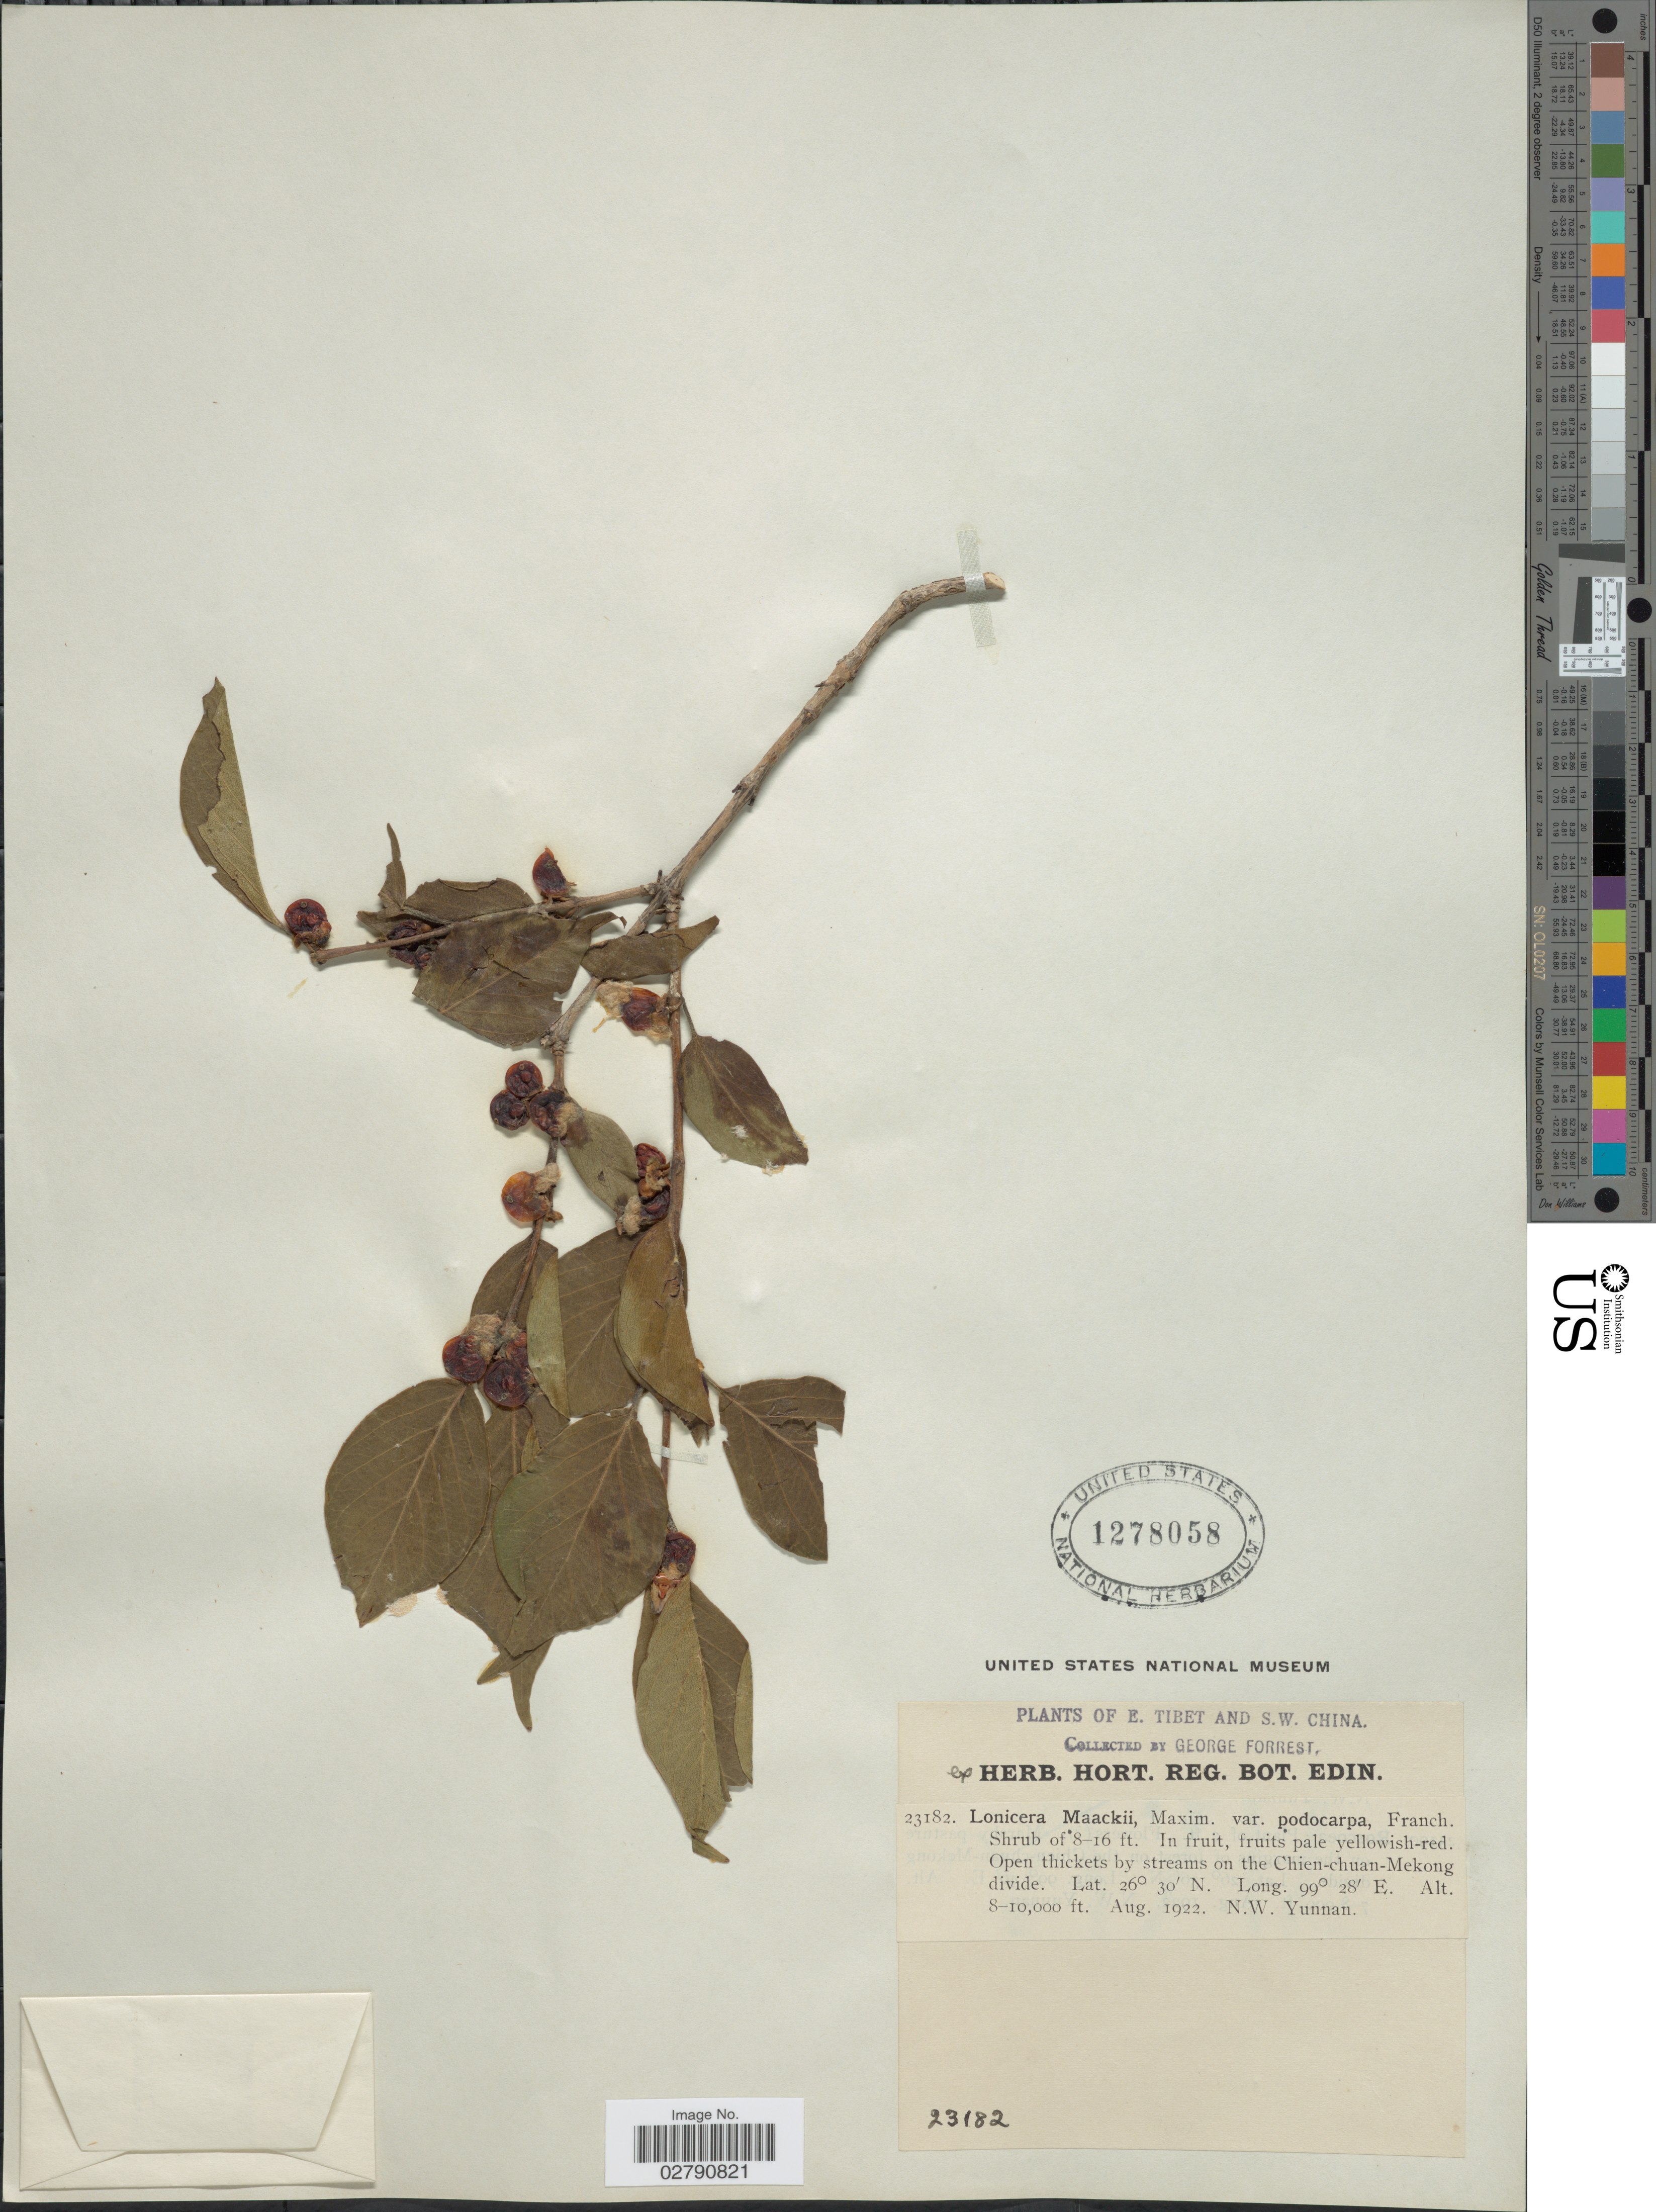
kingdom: Plantae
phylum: Tracheophyta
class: Magnoliopsida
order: Dipsacales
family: Caprifoliaceae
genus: Lonicera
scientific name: Lonicera maackii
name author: (Rupr.) Maxim.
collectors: G. Forrest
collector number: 23182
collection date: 1922-08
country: China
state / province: Yunnan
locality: E. Tibet and S.W. China. Open thickets by streams on the Chien-chuan-Mekong divide. N.W. Yunnan.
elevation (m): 2438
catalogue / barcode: US 1278058